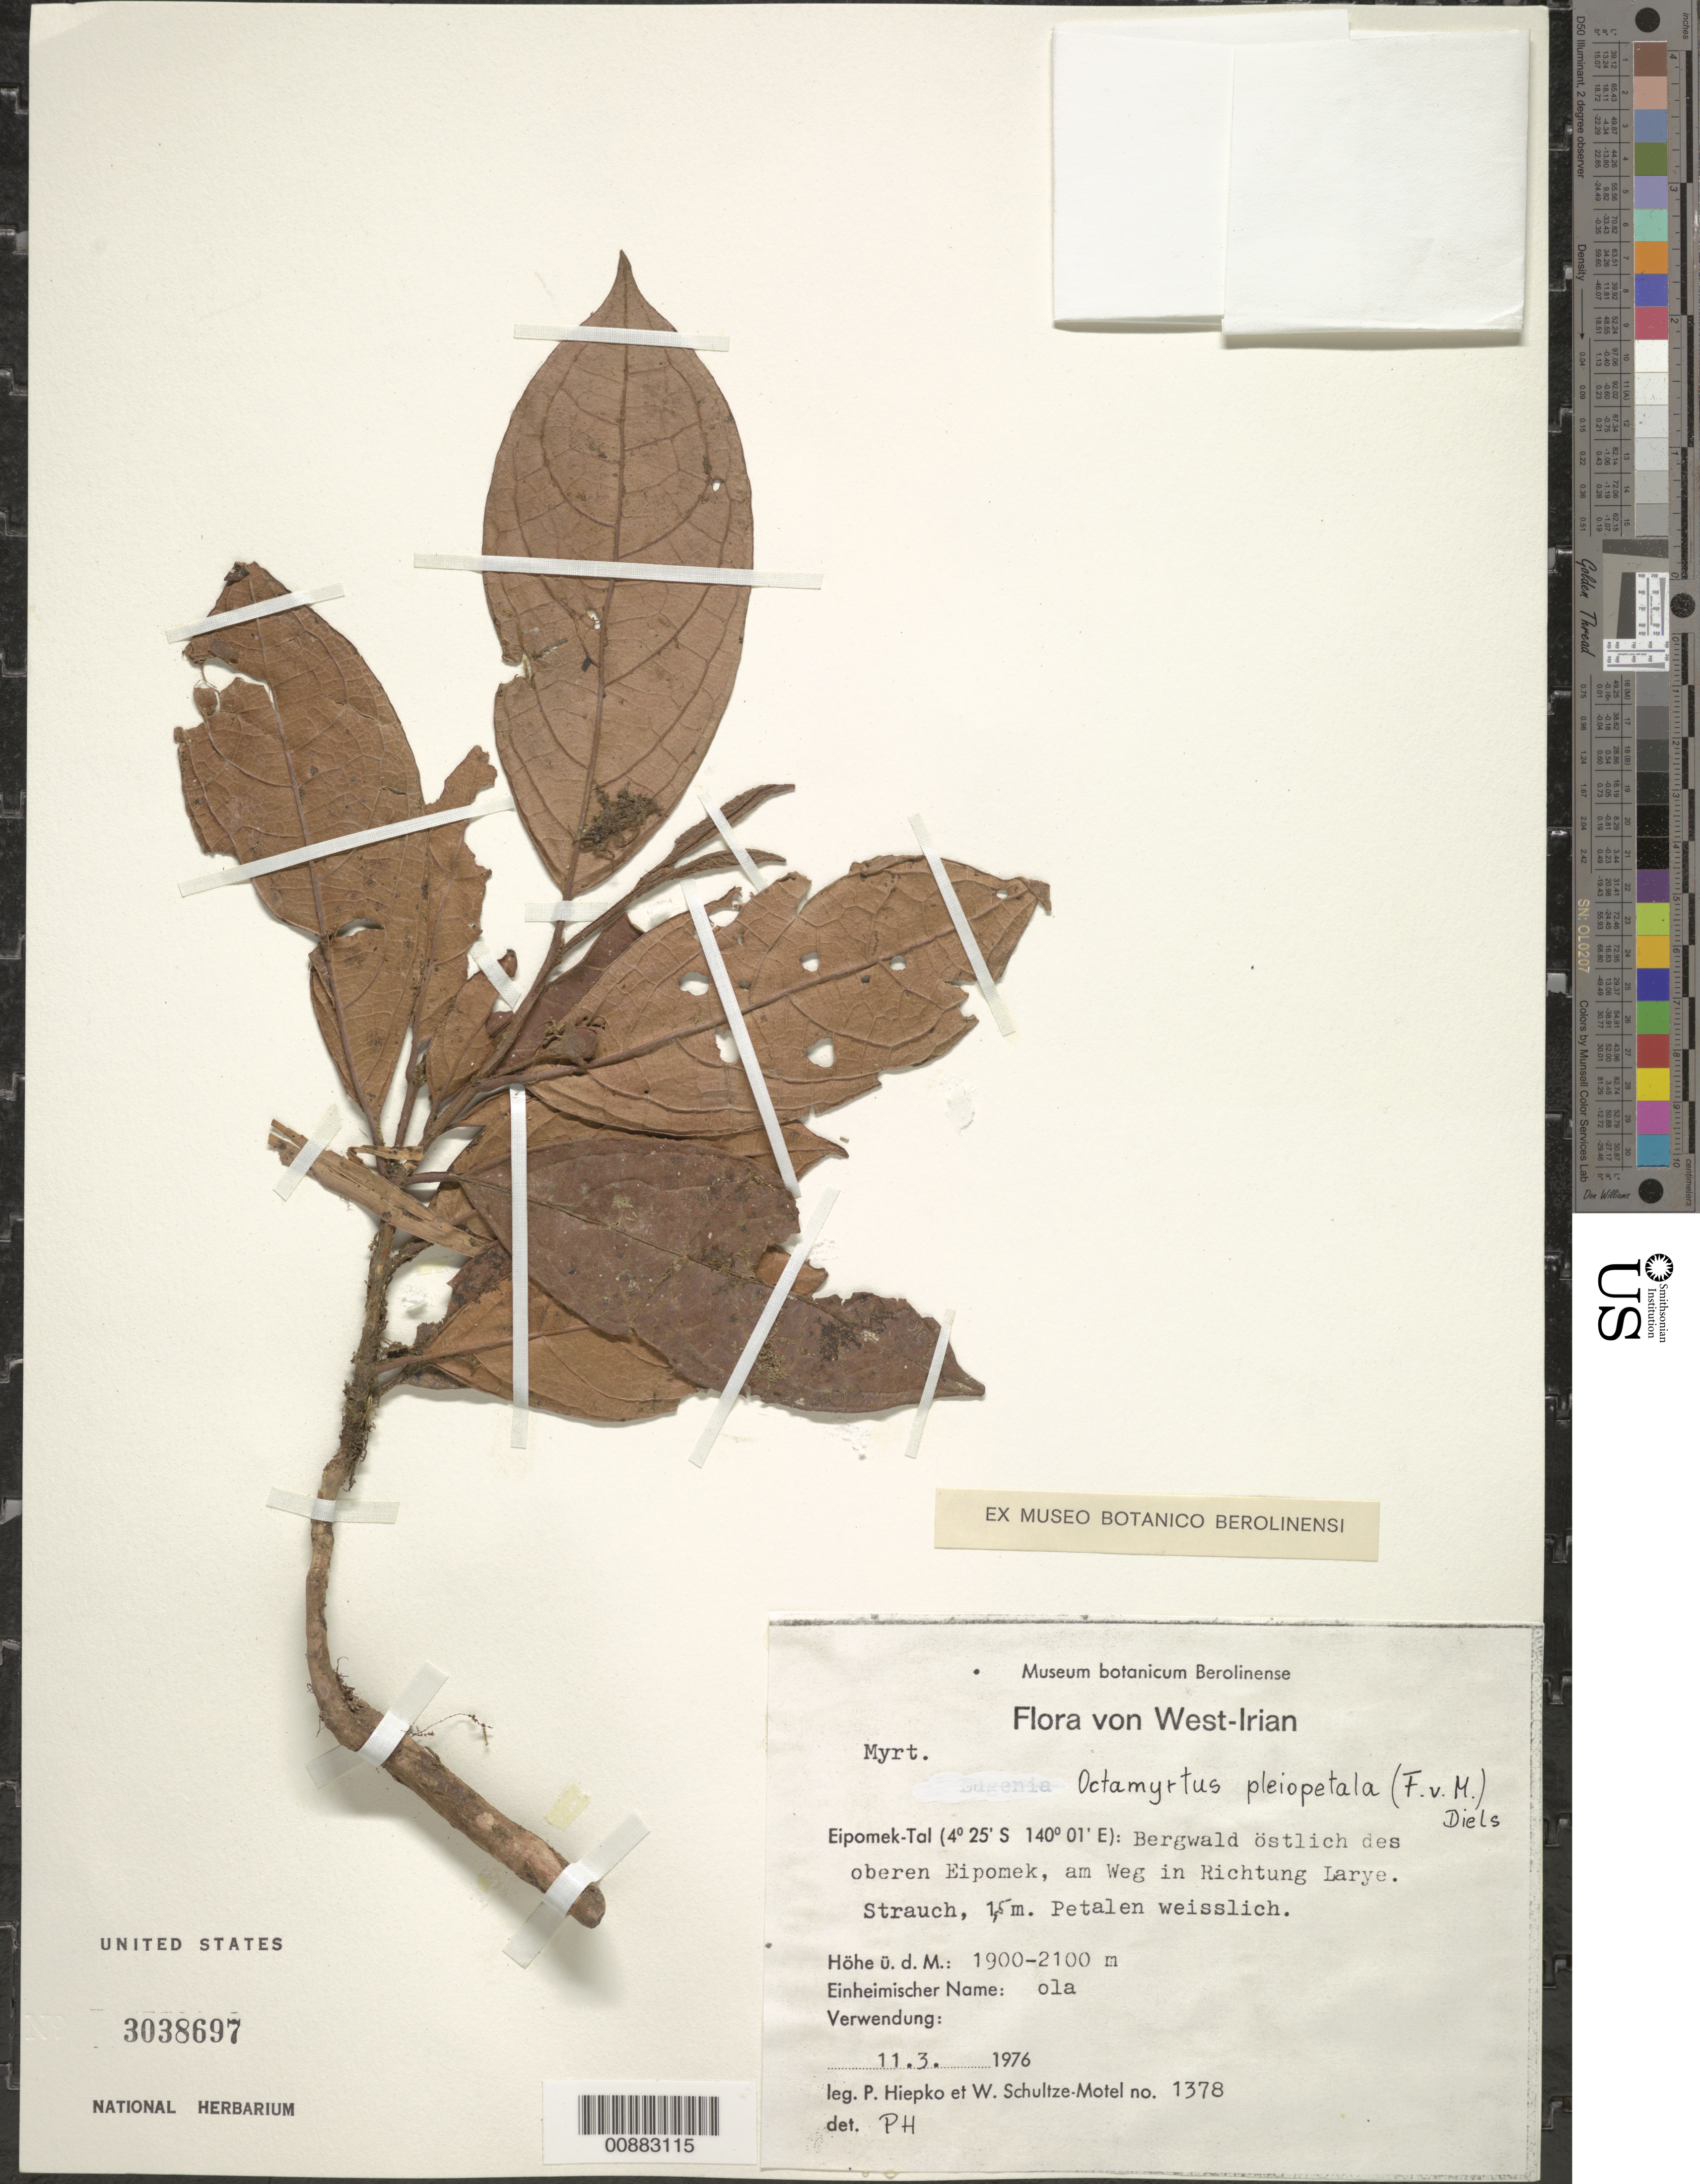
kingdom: Plantae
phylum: Tracheophyta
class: Magnoliopsida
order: Myrtales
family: Myrtaceae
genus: Octamyrtus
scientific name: Octamyrtus pleiopetala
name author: Diels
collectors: P. H. Hiepko & W. Schultze-Motel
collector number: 1378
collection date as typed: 11 Mar 1976 or 03 Nov 1976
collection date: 1976-03-11 or 1976-11-03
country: Indonesia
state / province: Papua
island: New Guinea I.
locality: Irian Barat, Irian Jaya.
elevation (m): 1900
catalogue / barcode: US 3038697